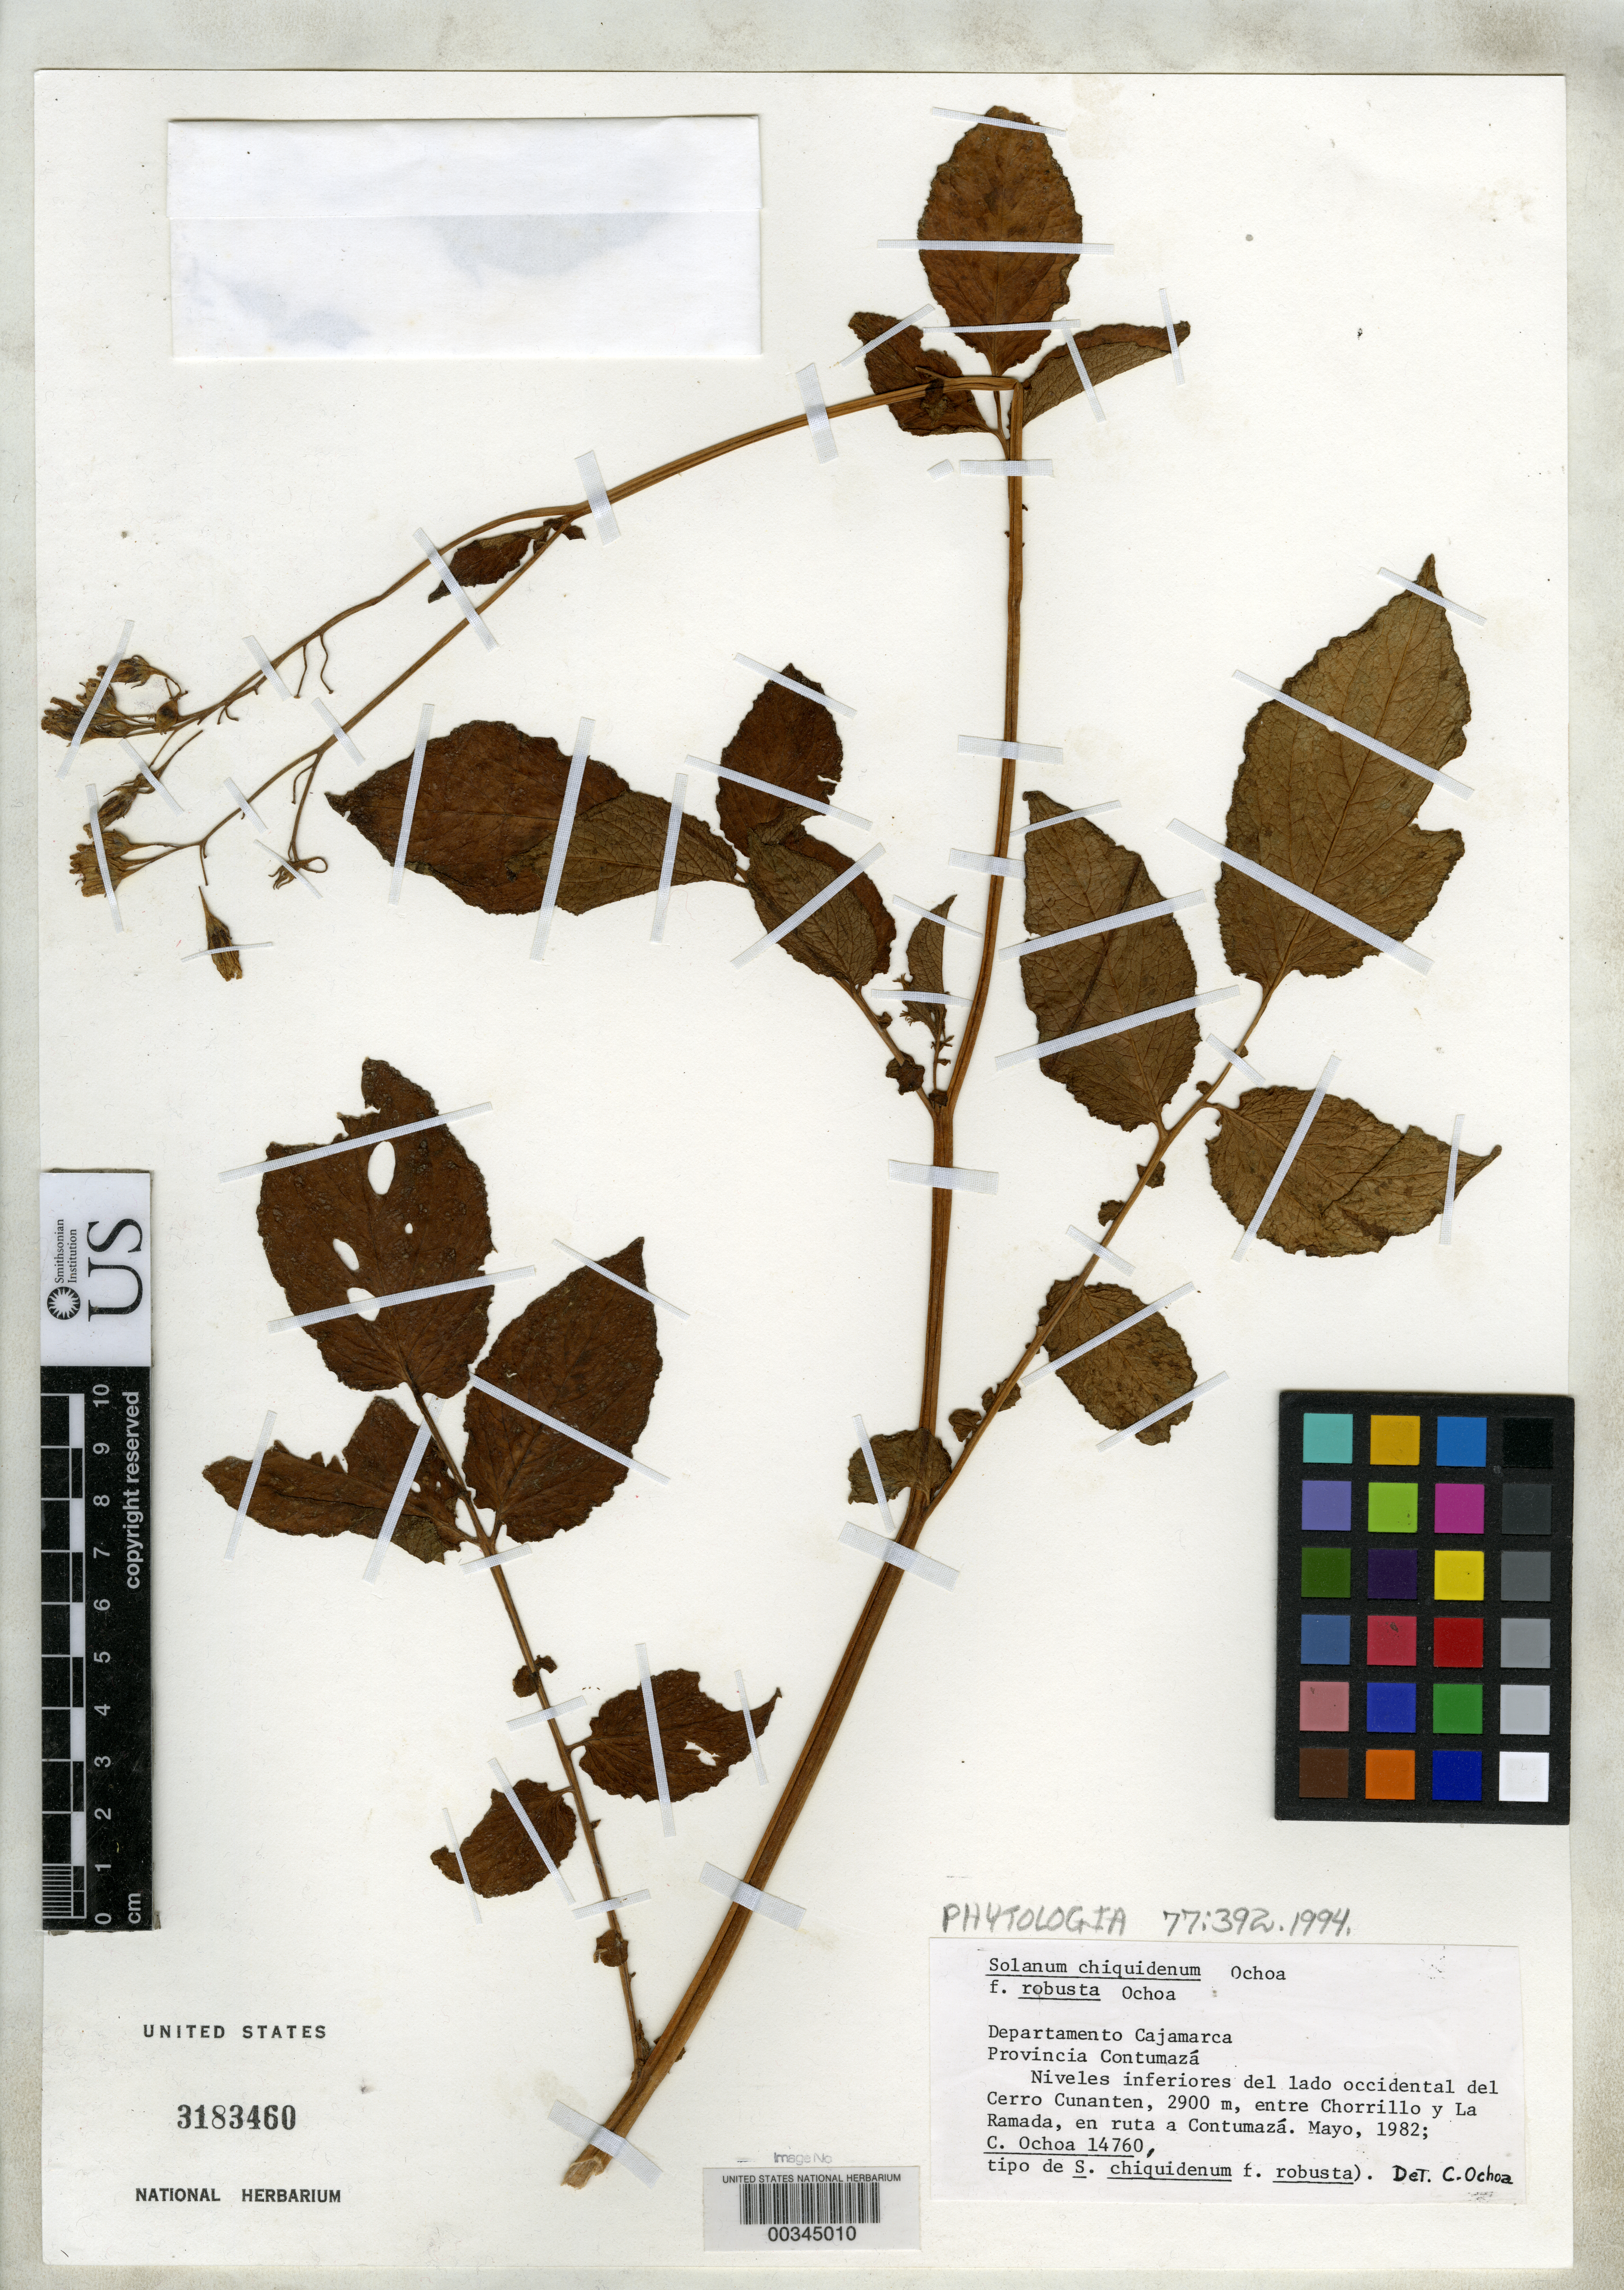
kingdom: Plantae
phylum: Tracheophyta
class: Magnoliopsida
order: Solanales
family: Solanaceae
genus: Solanum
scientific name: Solanum chiquidenum f. robustum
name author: Ochoa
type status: Isotype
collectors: C. M. Ochoa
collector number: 14760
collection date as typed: May 1982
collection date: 1982-05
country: Peru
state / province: Cajamarca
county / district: Contumazá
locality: niveles inferiores del lado occidental del Cerro Cunanten, entre Chorillo y La Ramada, en ruta a Contumazá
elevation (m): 2900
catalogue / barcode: US 3183460